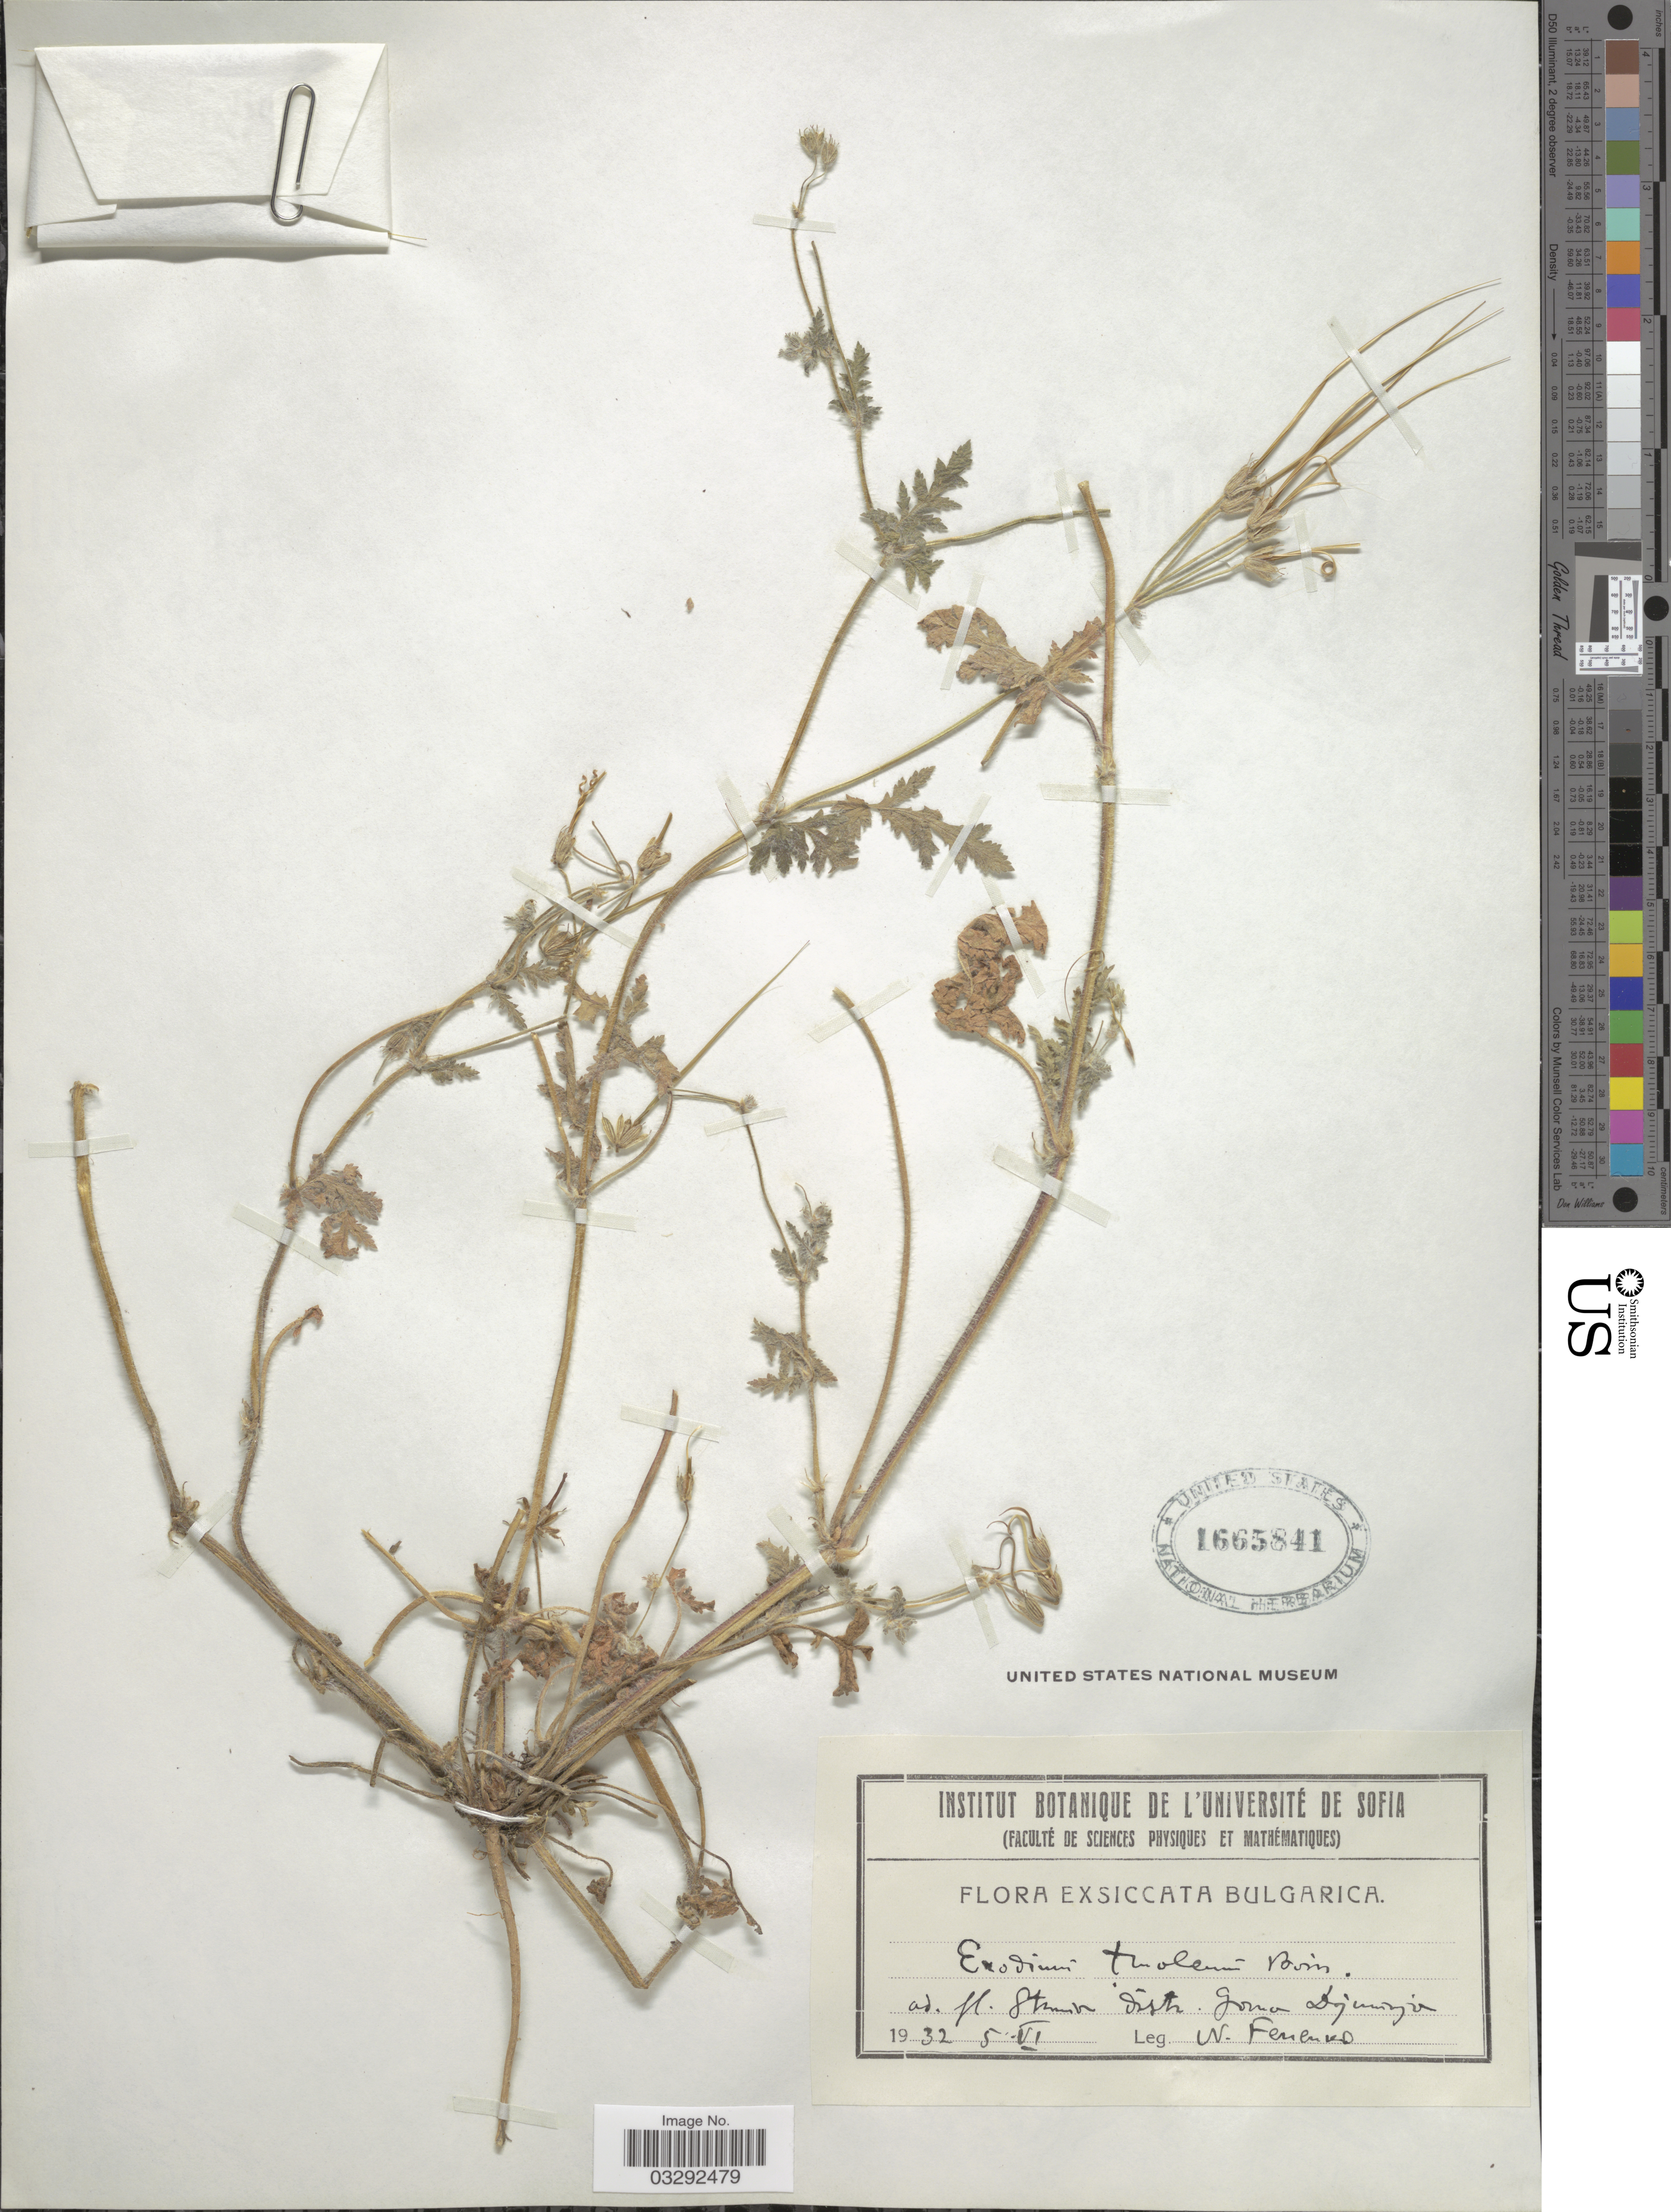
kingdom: Plantae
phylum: Tracheophyta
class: Magnoliopsida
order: Geraniales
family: Geraniaceae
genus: Erodium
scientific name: Erodium sp.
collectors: N. Fenenko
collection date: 1932-06-05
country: Bulgaria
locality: Distr. Gorna Dzumaja.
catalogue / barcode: US 1665841